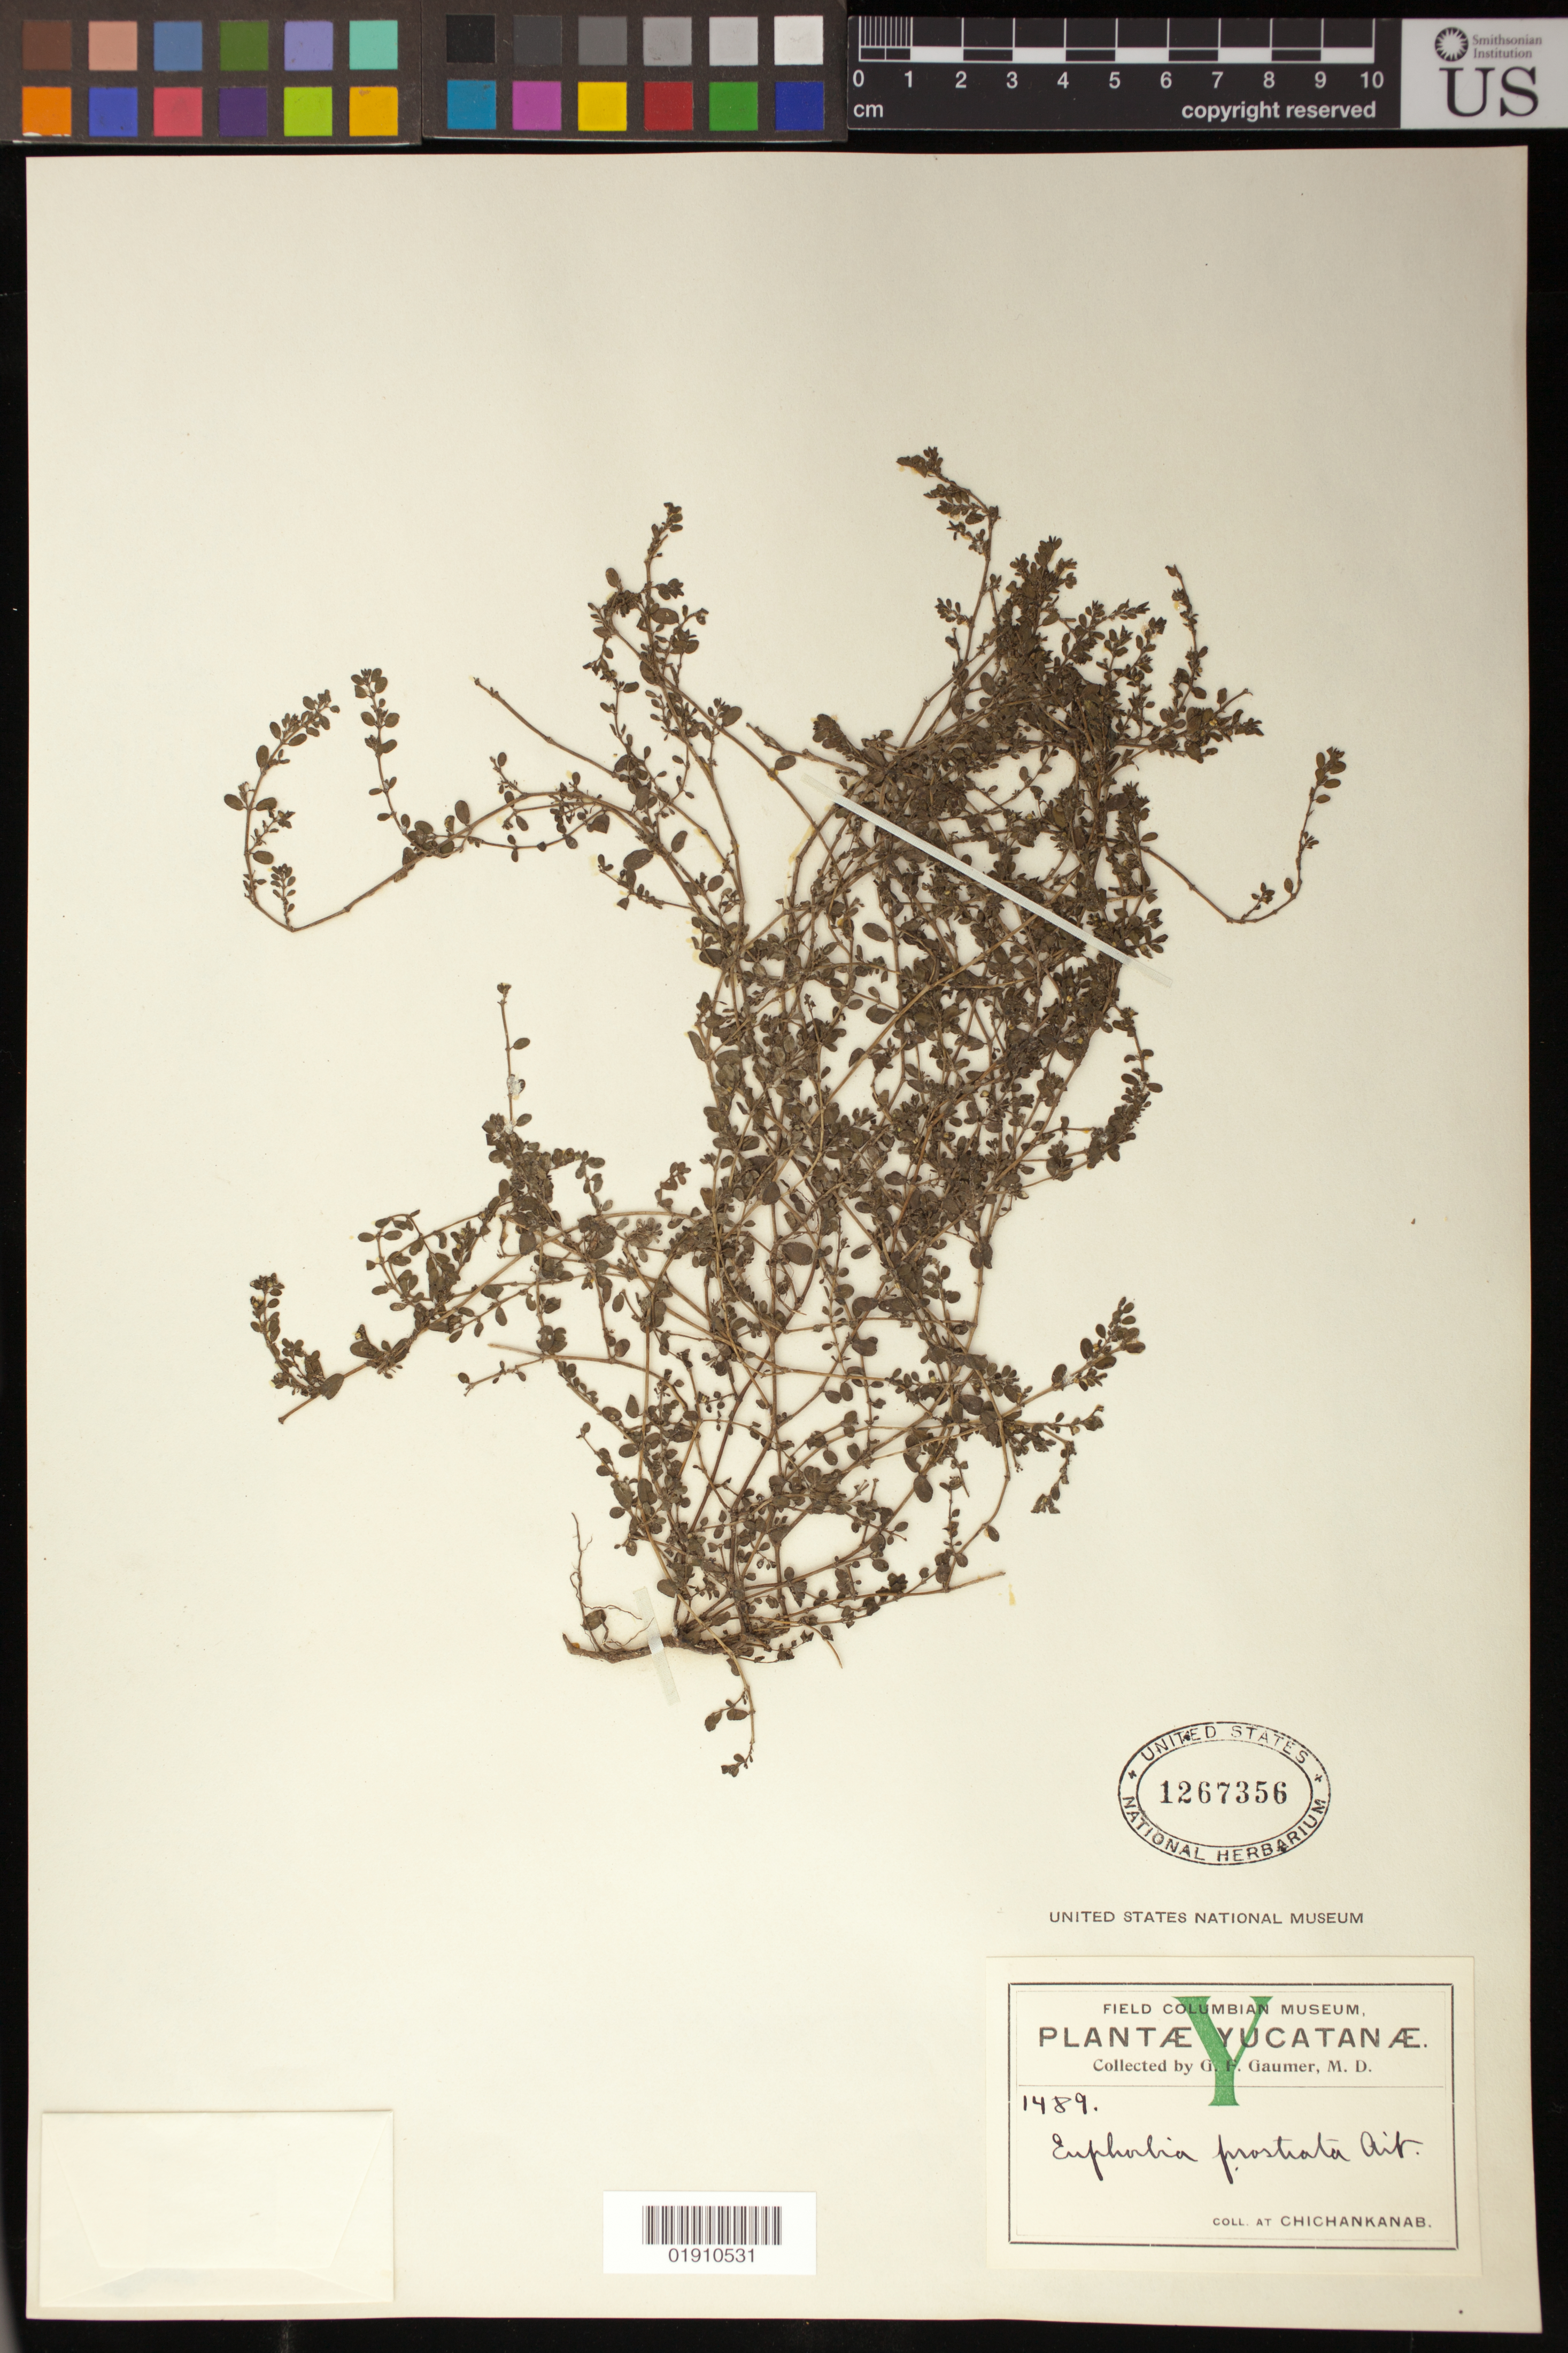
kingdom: Plantae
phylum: Tracheophyta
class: Magnoliopsida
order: Malpighiales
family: Euphorbiaceae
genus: Euphorbia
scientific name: Euphorbia prostrata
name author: Aiton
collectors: G. F. Gaumer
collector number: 1489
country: Mexico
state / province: Quintana Roo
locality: Plantae Yucatanae; Coll. at Chichankanab (Chichancanab)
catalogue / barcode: US 1267356